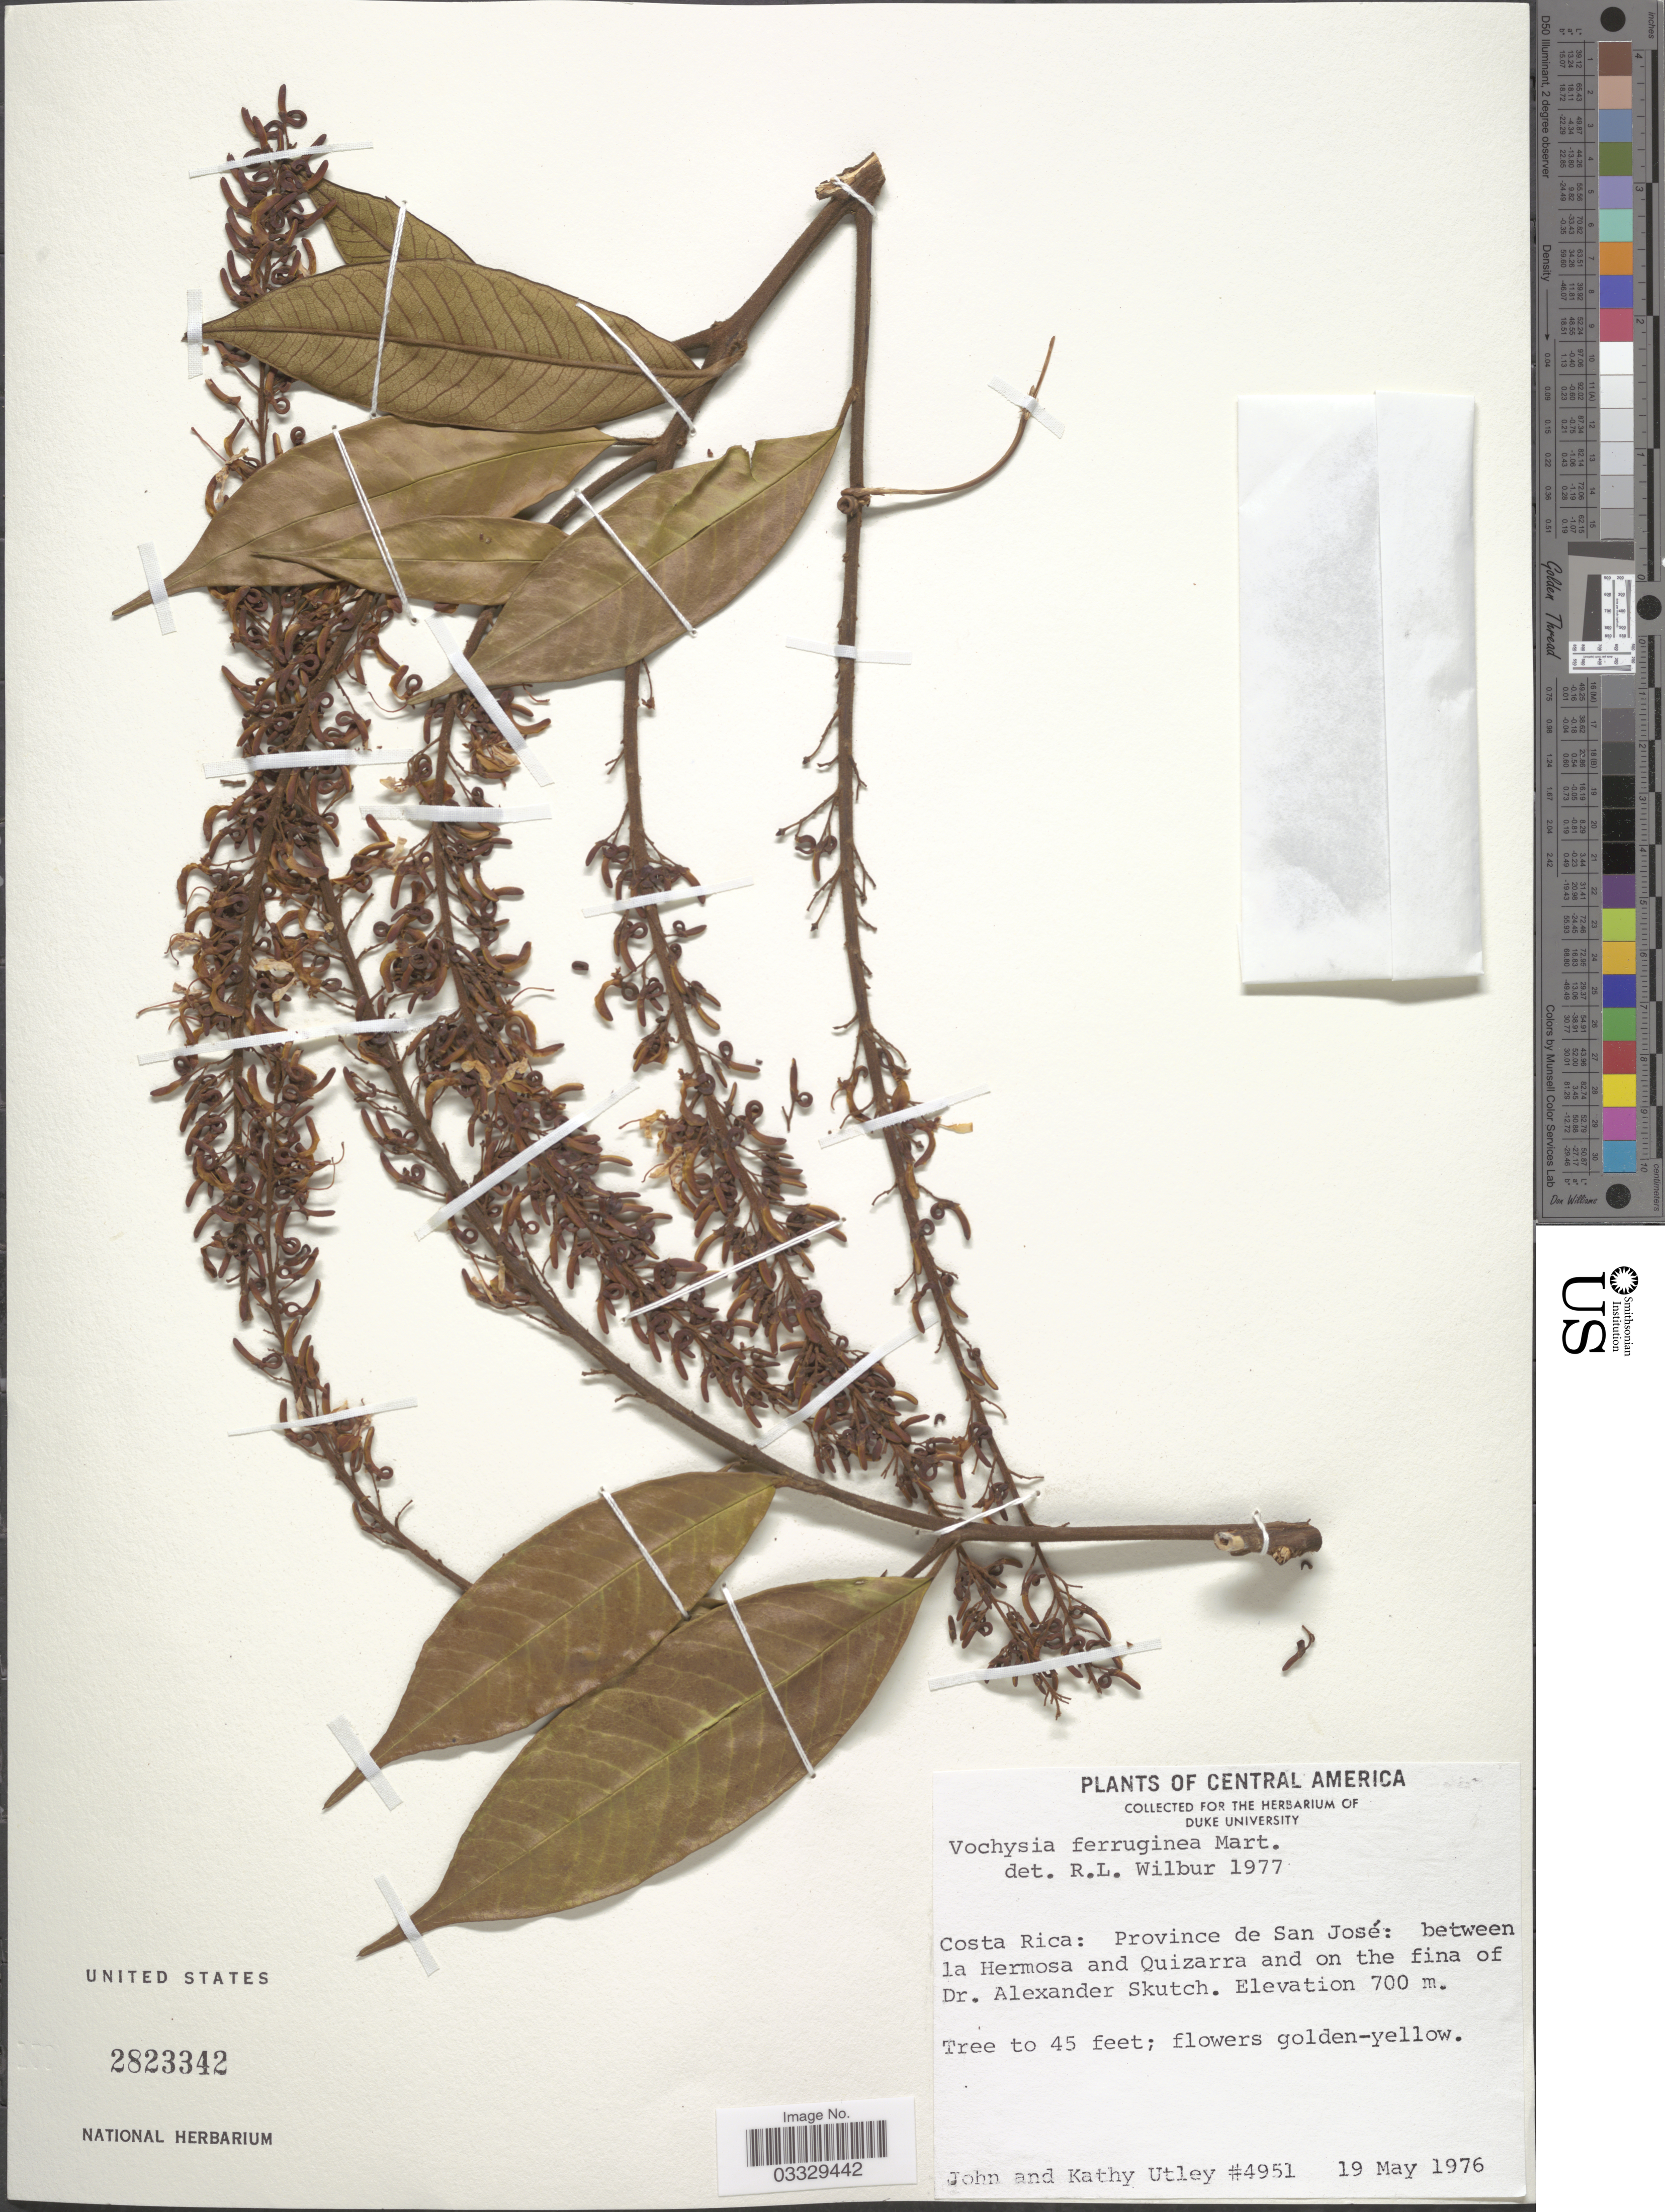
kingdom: Plantae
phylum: Tracheophyta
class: Magnoliopsida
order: Myrtales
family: Vochysiaceae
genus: Vochysia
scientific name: Vochysia ferruginea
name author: Mart.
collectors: J. F. Utley & K. Burt-Utley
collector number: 4951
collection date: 1976-05-19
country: Costa Rica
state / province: San José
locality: Between la Hermosa and Quizarra and on the fina of Dr. Alexander Skutch.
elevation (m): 700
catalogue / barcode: US 2823342